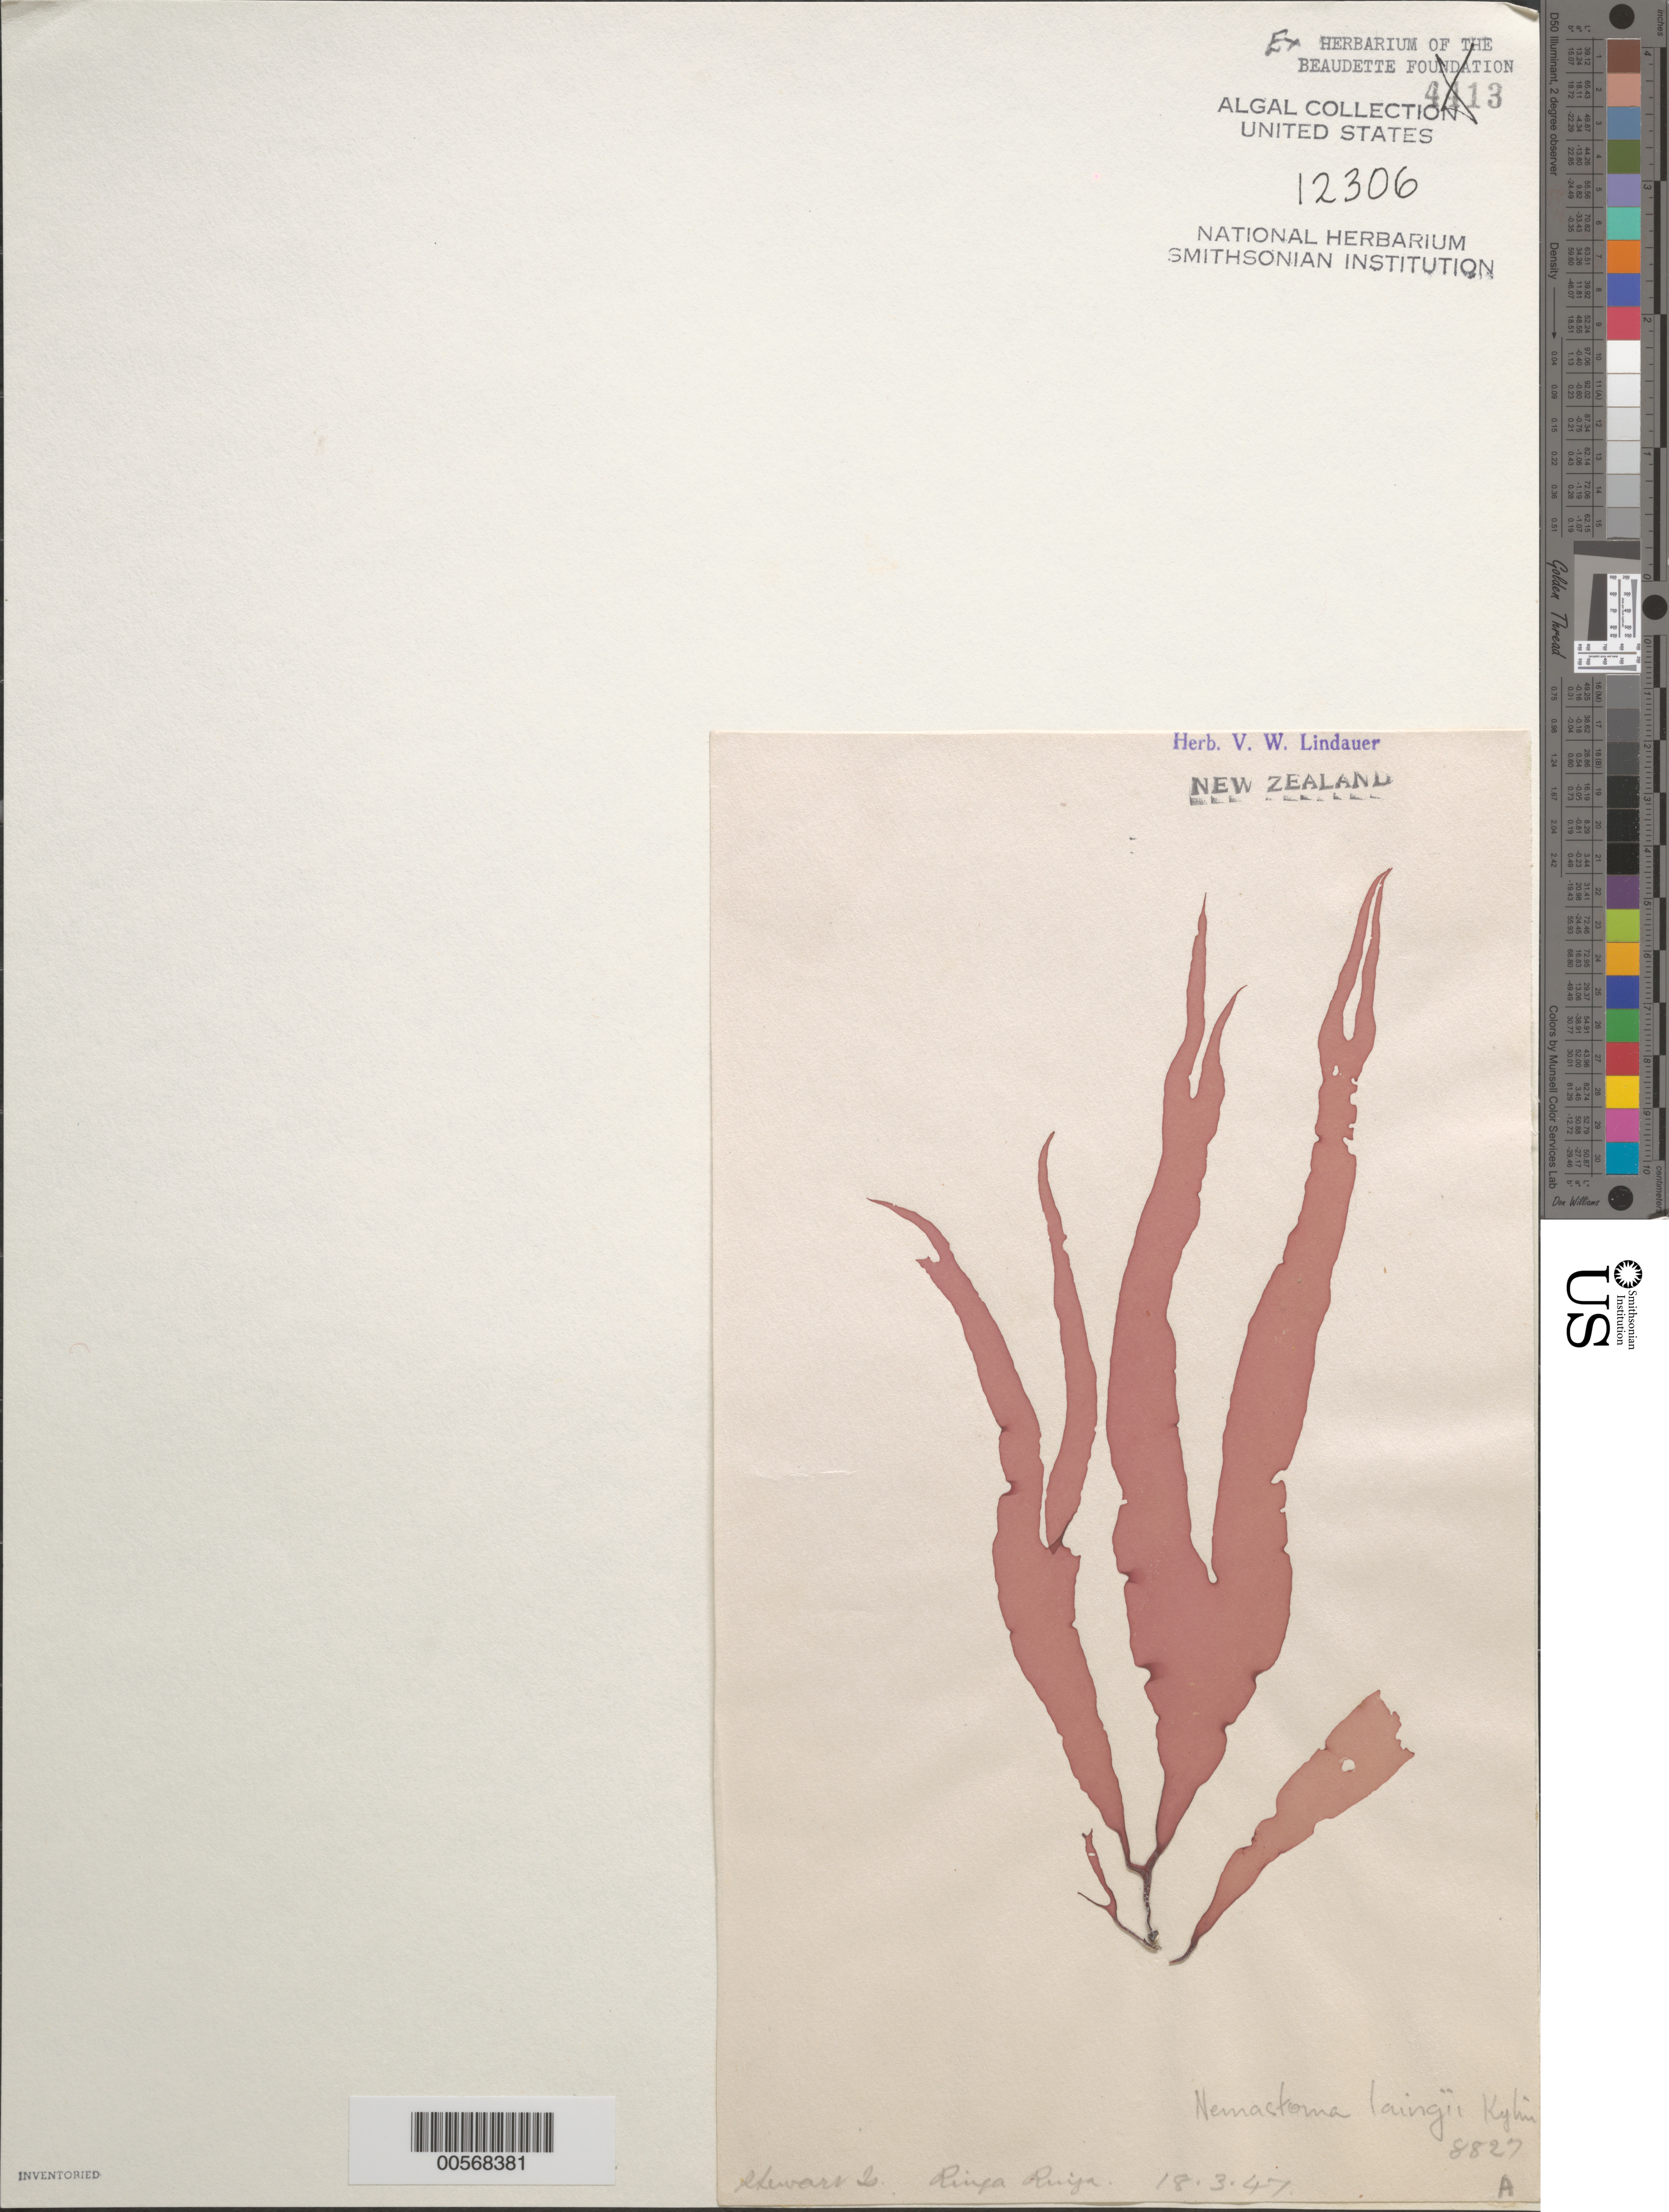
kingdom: Plantae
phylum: Rhodophyta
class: Florideophyceae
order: Nemastomatales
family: Nemastomataceae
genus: Nemastoma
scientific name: Nemastoma laingii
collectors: V. Lindauer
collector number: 8827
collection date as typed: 18 Mar 1947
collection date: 1947-03-18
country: New Zealand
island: Stewart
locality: Ringaringa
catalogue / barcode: US 12306